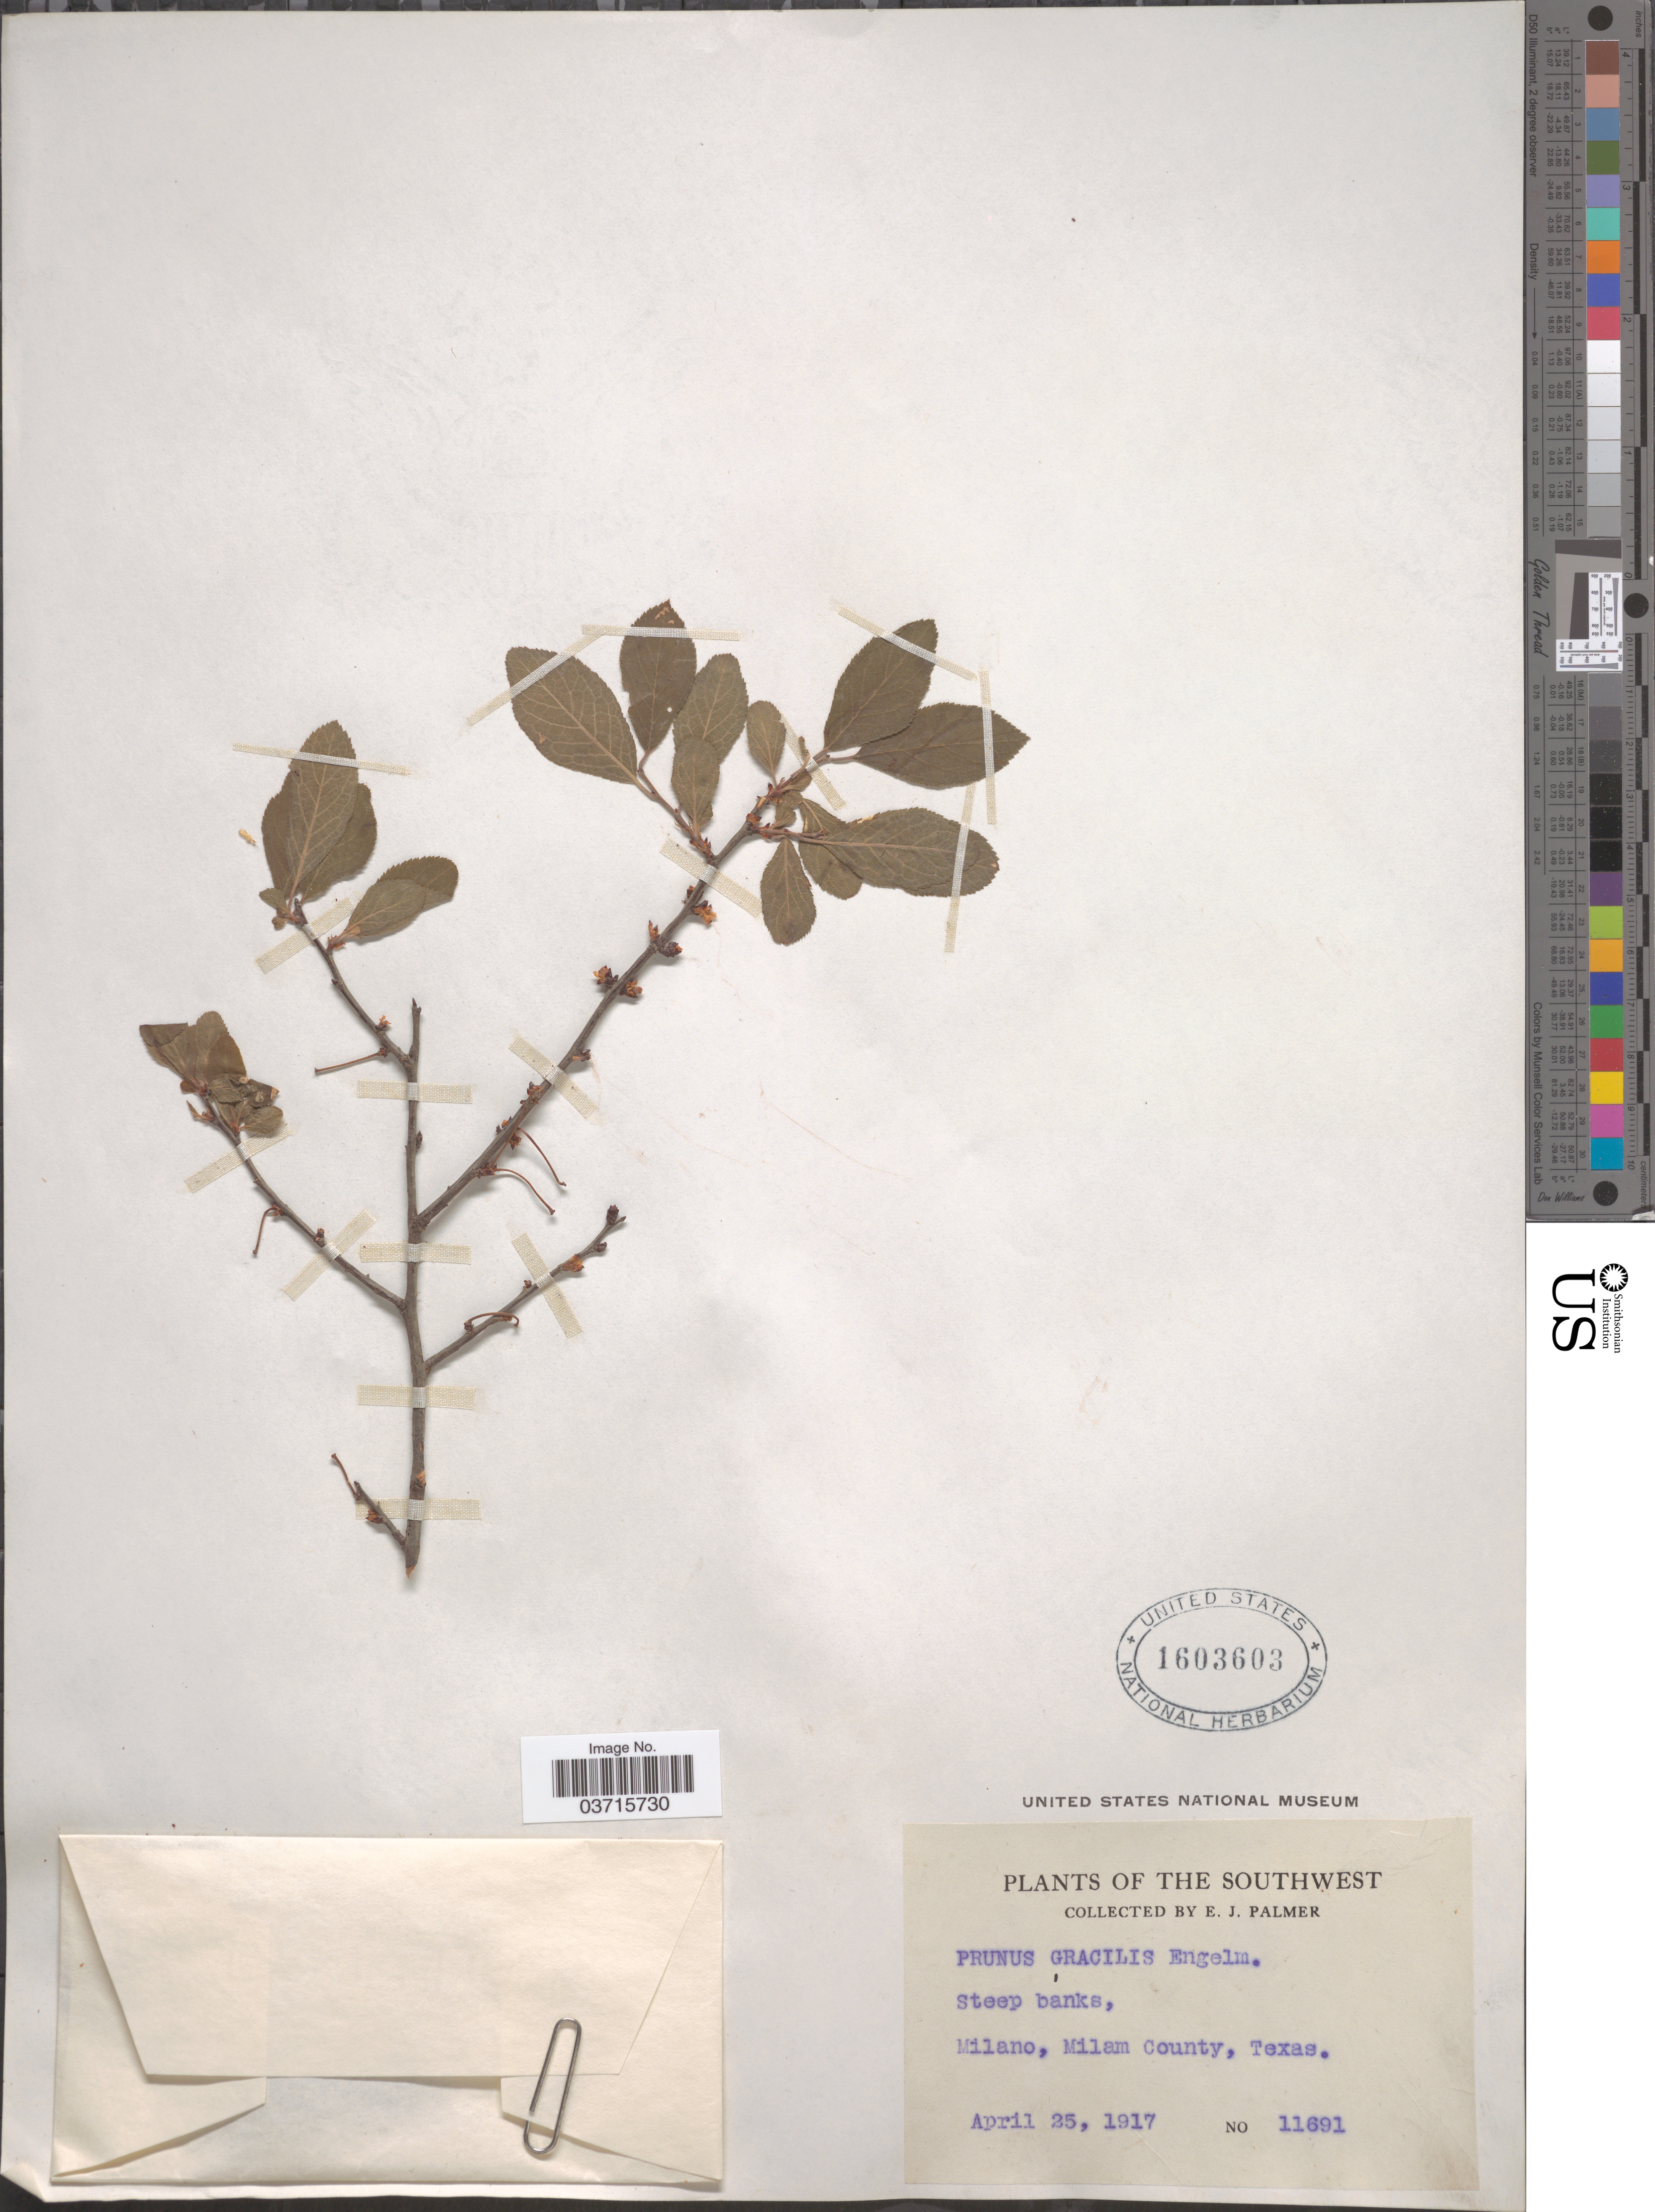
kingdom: Plantae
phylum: Tracheophyta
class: Magnoliopsida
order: Rosales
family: Rosaceae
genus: Prunus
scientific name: Prunus gracilis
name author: Engelm. & A. Gray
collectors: E. J. Palmer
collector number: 11691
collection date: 1917-04-25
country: United States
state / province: Texas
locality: The Southwest. Steep banks, Milano, Milam County.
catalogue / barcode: US 1603603